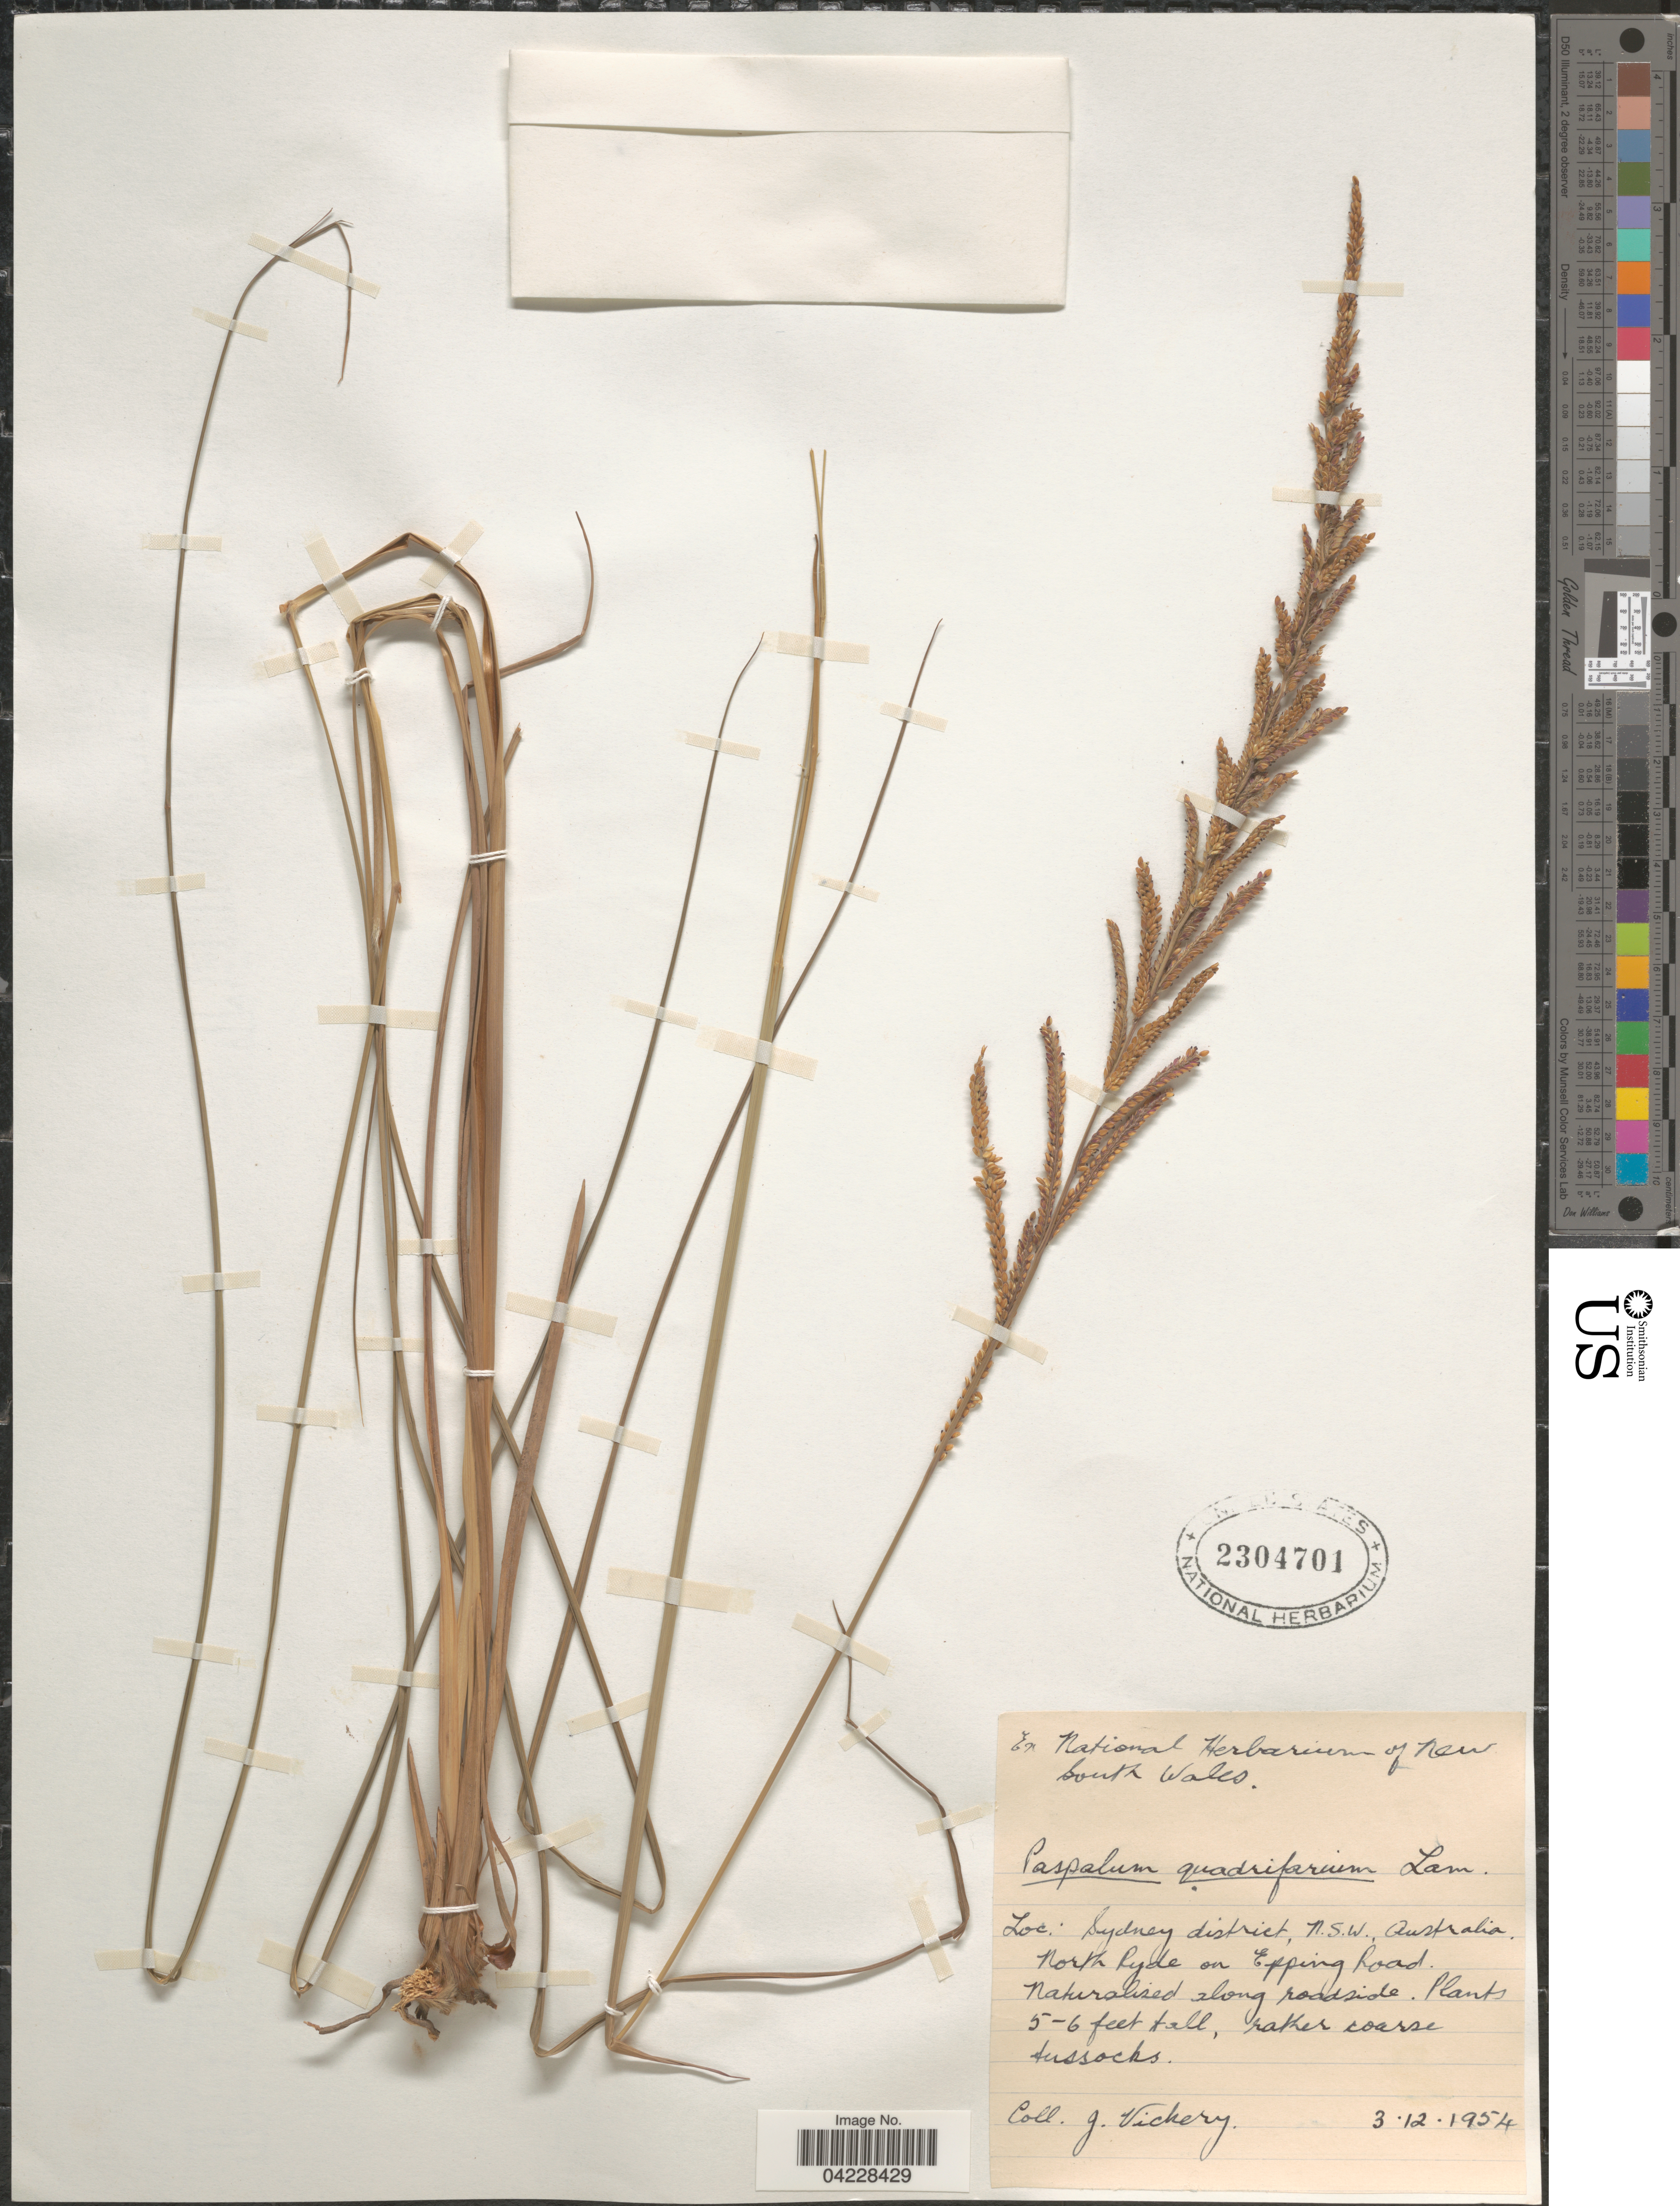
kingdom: Plantae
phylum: Tracheophyta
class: Liliopsida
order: Poales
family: Poaceae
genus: Paspalum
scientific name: Paspalum quadrifarium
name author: Lam.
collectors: G. Vickery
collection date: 1954-12-03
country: Australia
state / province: New South Wales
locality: Sydney district, N.S.W. North Ryde on Epping Road.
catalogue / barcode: US 2304701